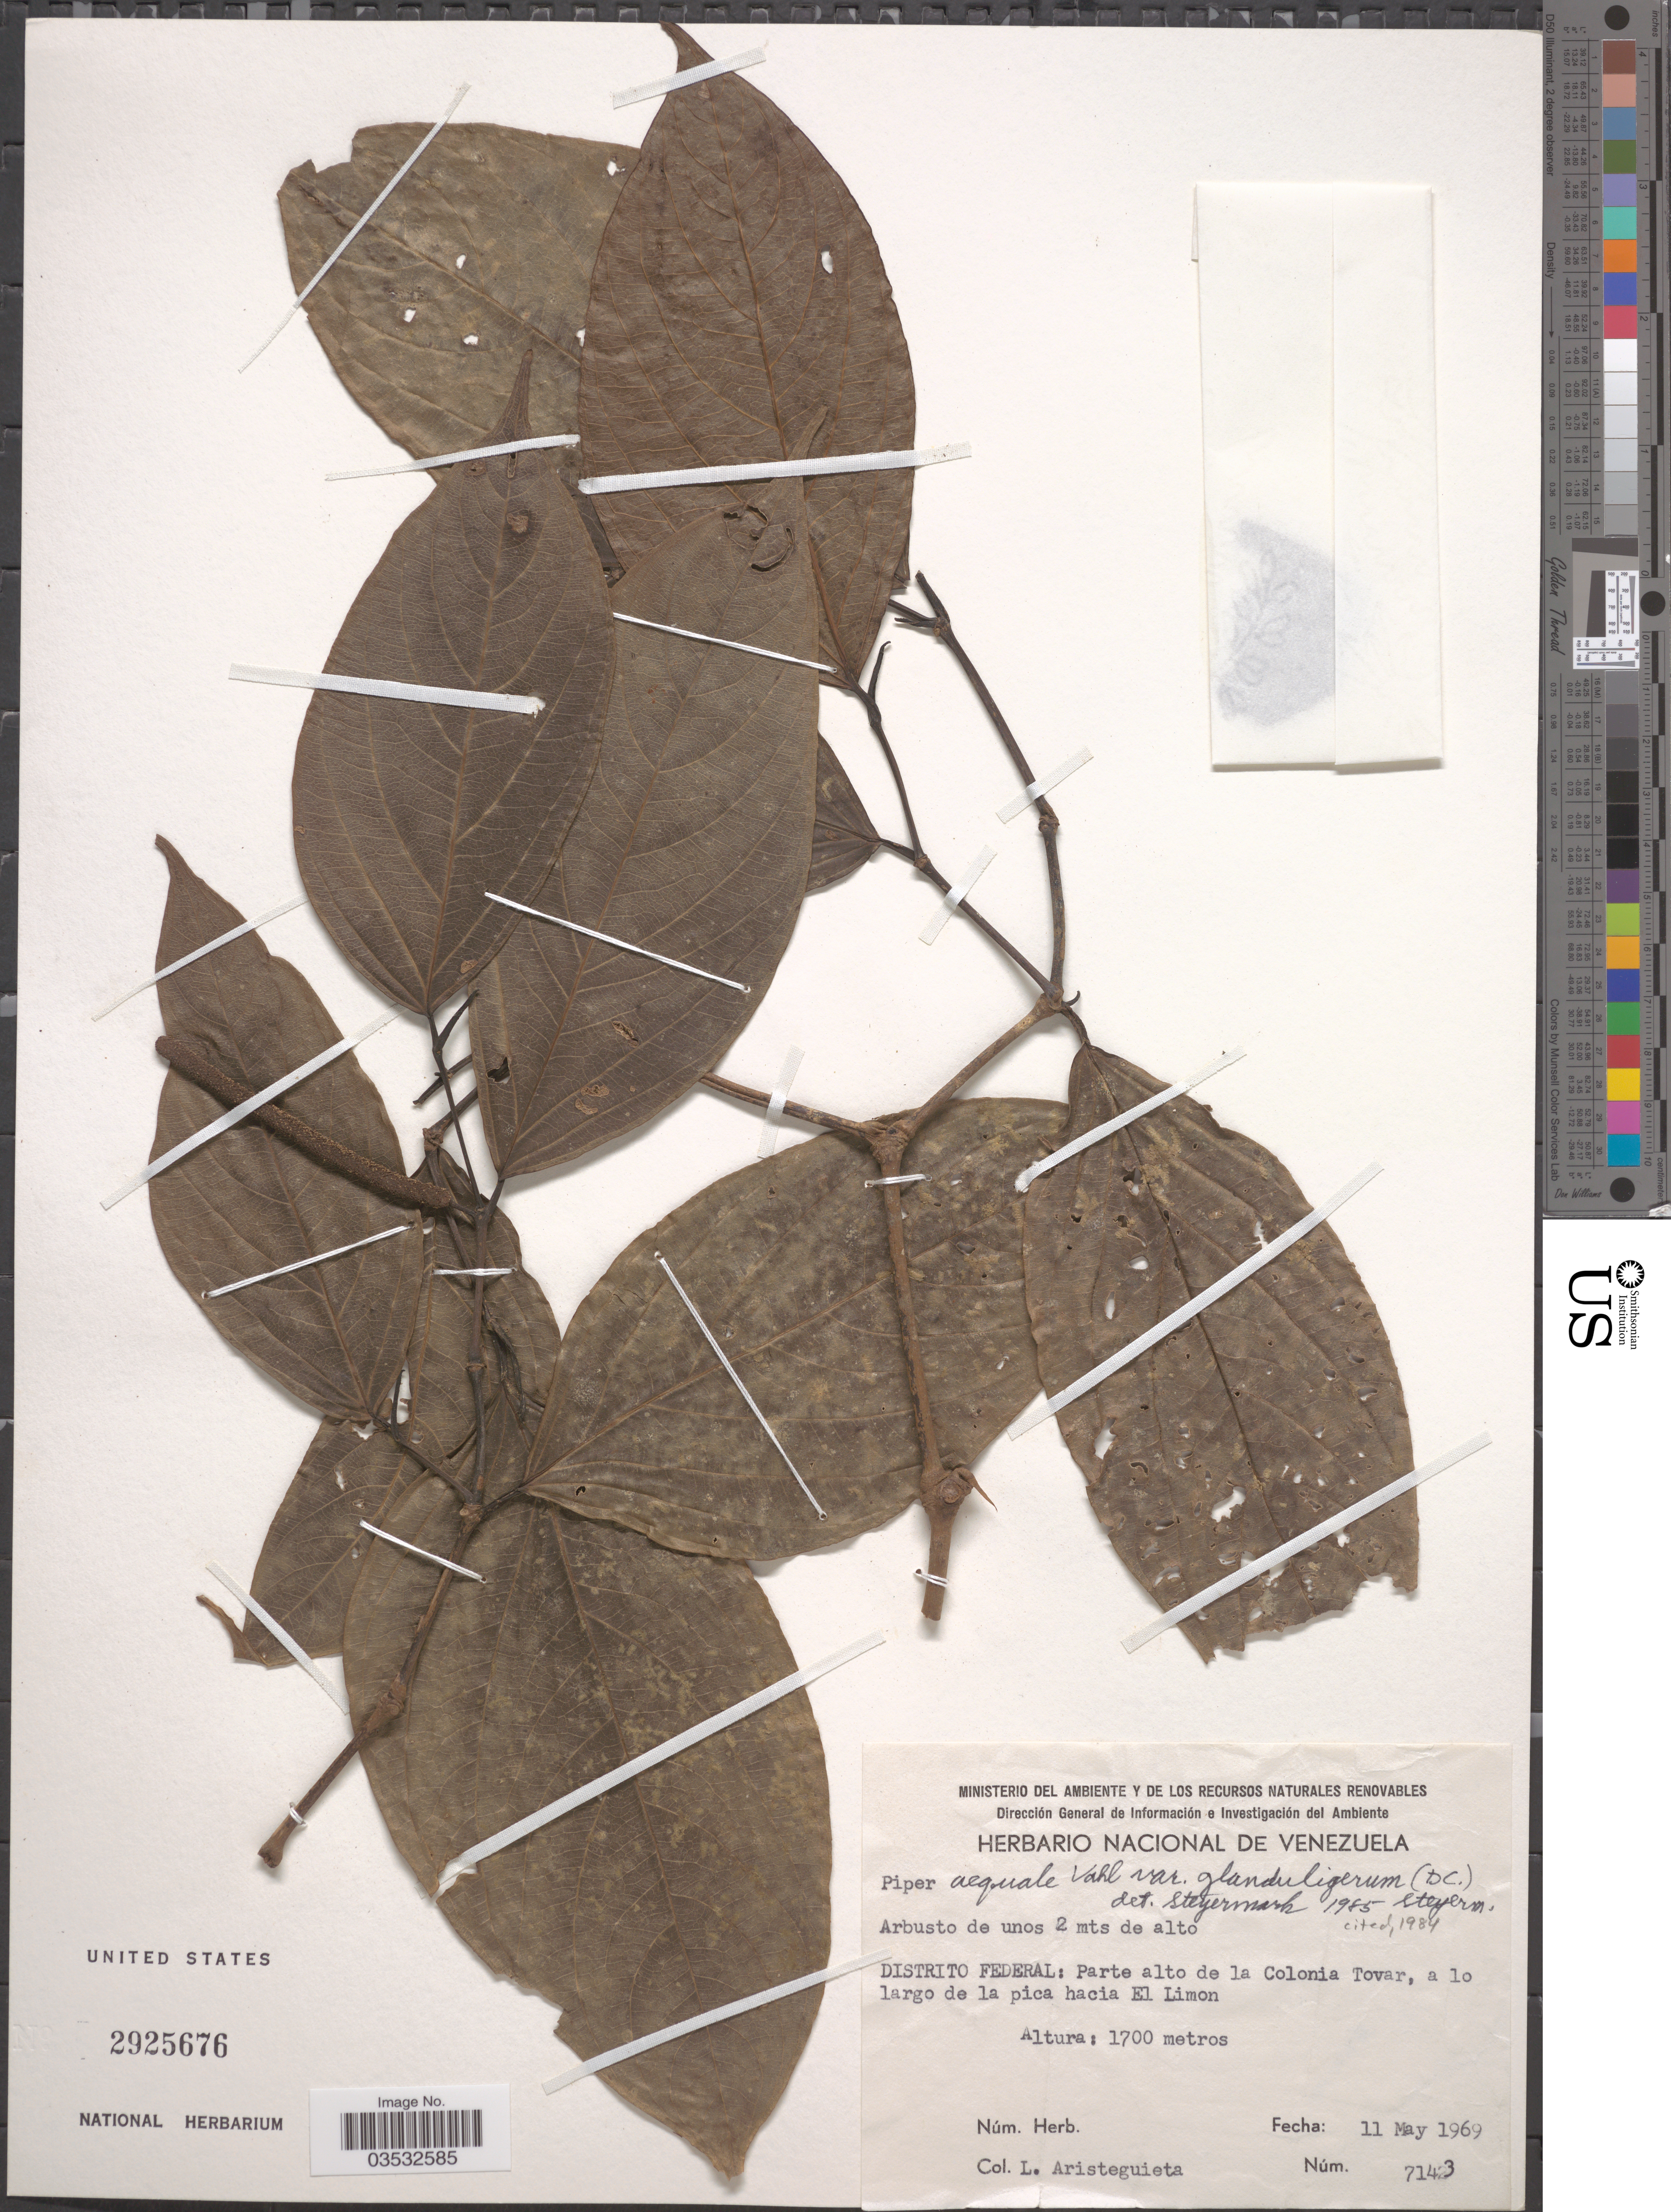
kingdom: Plantae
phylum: Tracheophyta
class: Magnoliopsida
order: Piperales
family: Piperaceae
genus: Piper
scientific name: Piper glanduligerum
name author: C. DC.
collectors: L. Aristeguieta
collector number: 7143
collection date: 1969-05-11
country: Venezuela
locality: Distrito Federal: Parte alto de la Colonia Tovar, a lo largo de la pica hacia El Limon.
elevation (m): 1700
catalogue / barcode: US 2925676